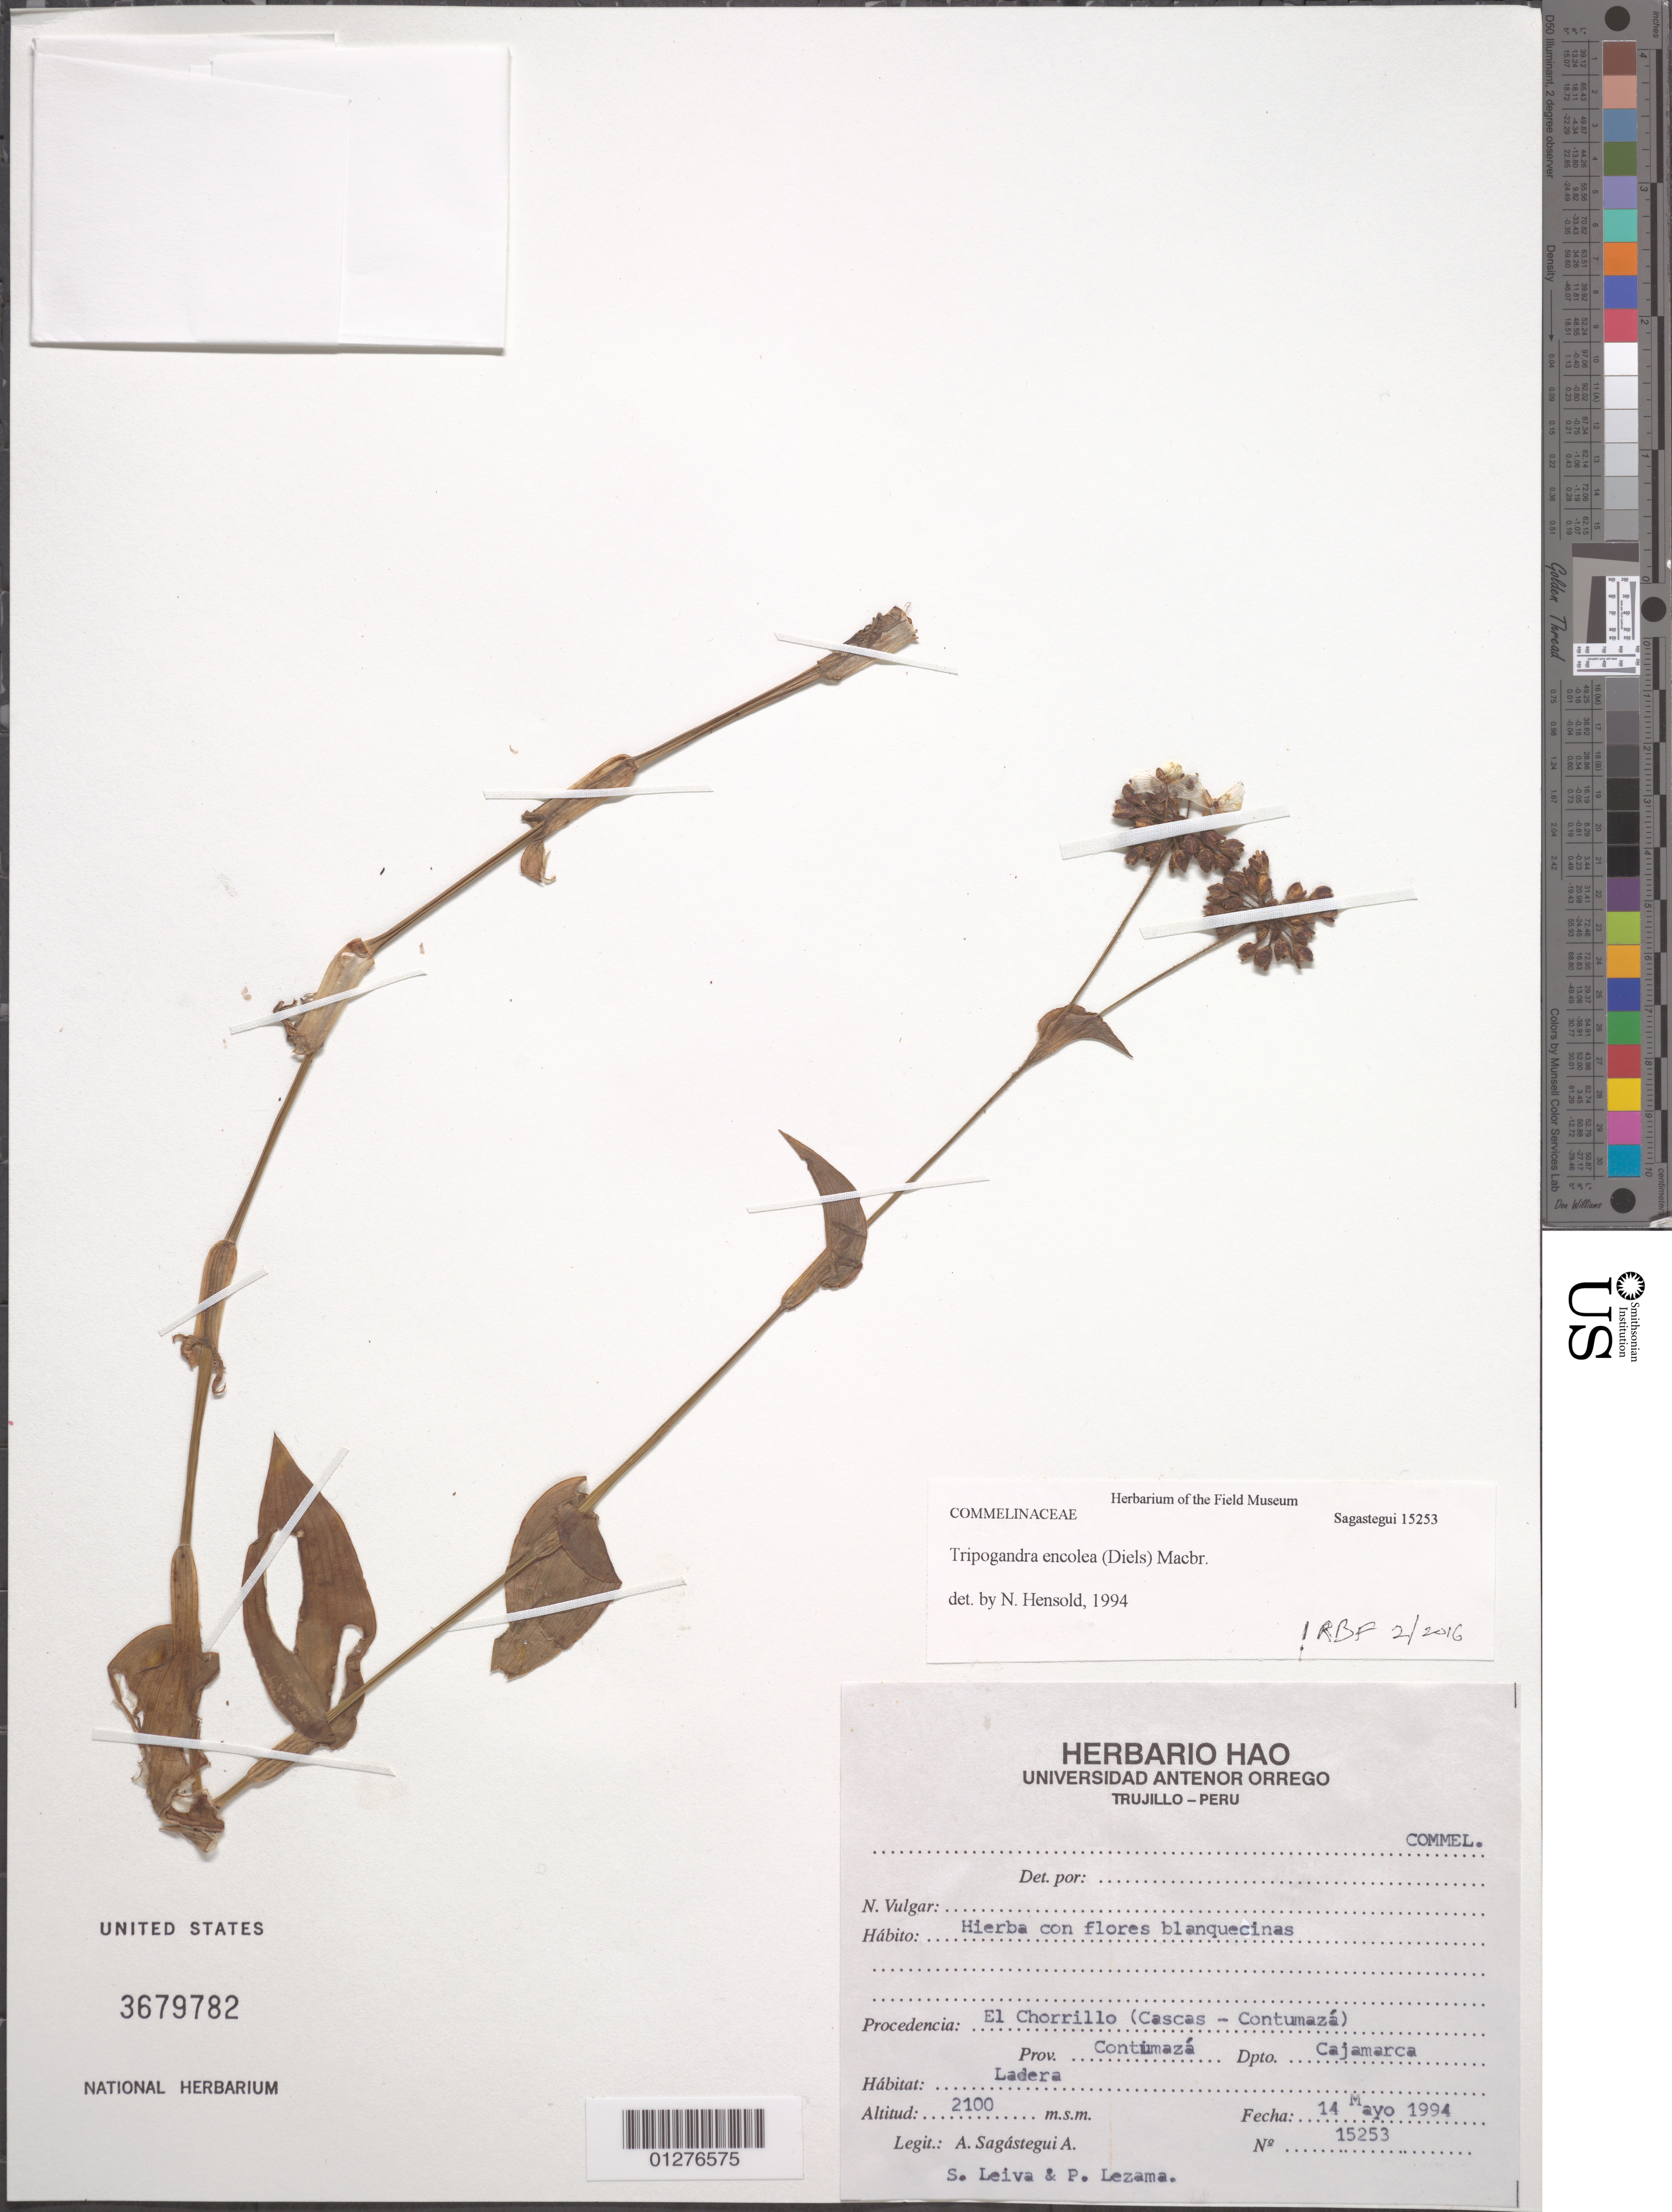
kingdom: Plantae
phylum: Tracheophyta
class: Liliopsida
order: Commelinales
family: Commelinaceae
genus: Tripogandra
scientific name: Tripogandra encolea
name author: (Diels) J.F. Macbr.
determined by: Faden, Robert B., (US), Smithsonian Institution - National Museum of Natural History (UNITED STATES)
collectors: A. Sagástegui A. et al.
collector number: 15253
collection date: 1994-05-14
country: Peru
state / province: Cajamarca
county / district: Contumazá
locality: El Chorrillo (Cascas-Contumazá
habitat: Ladera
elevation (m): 2100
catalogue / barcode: US 3679782